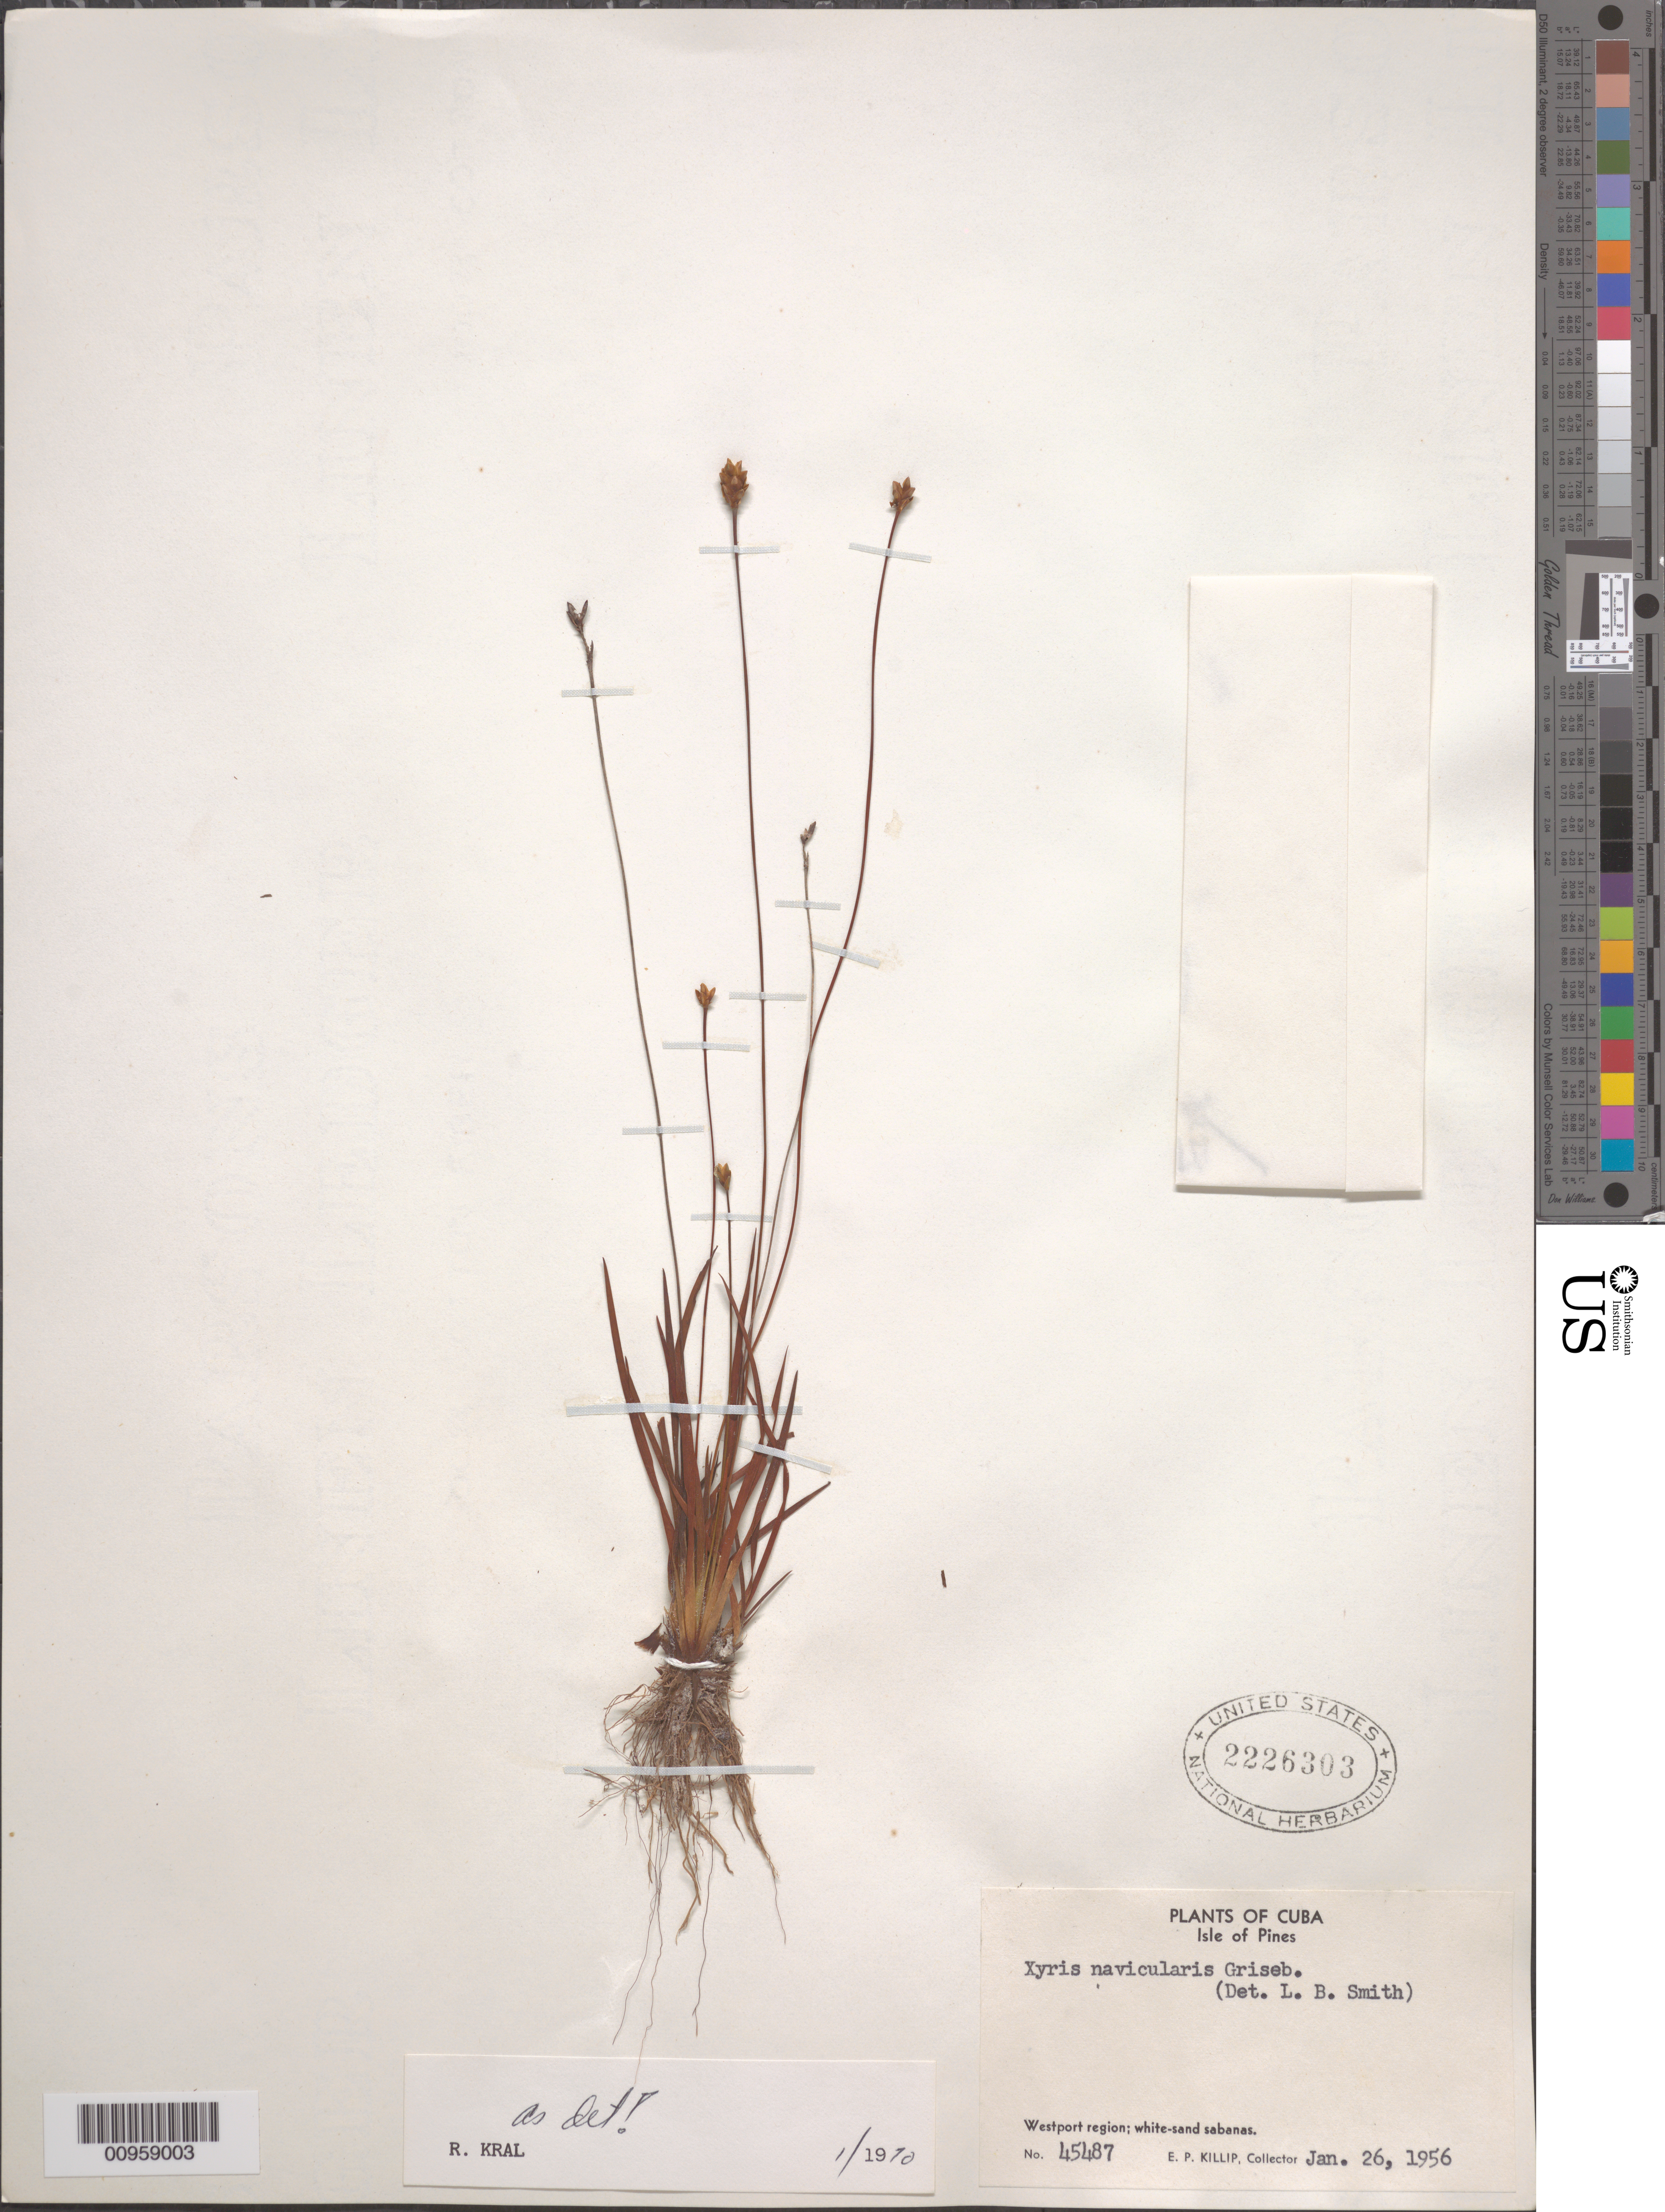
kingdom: Plantae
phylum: Tracheophyta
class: Liliopsida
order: Poales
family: Xyridaceae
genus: Xyris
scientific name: Xyris navicularis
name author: Griseb.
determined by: Kral, Robert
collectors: E. P. Killip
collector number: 45487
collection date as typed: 26 Jan 1956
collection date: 1956-01-26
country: Cuba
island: Isla de la Juventud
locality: Westport Region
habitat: White-sand sabanas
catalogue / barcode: US 2226303